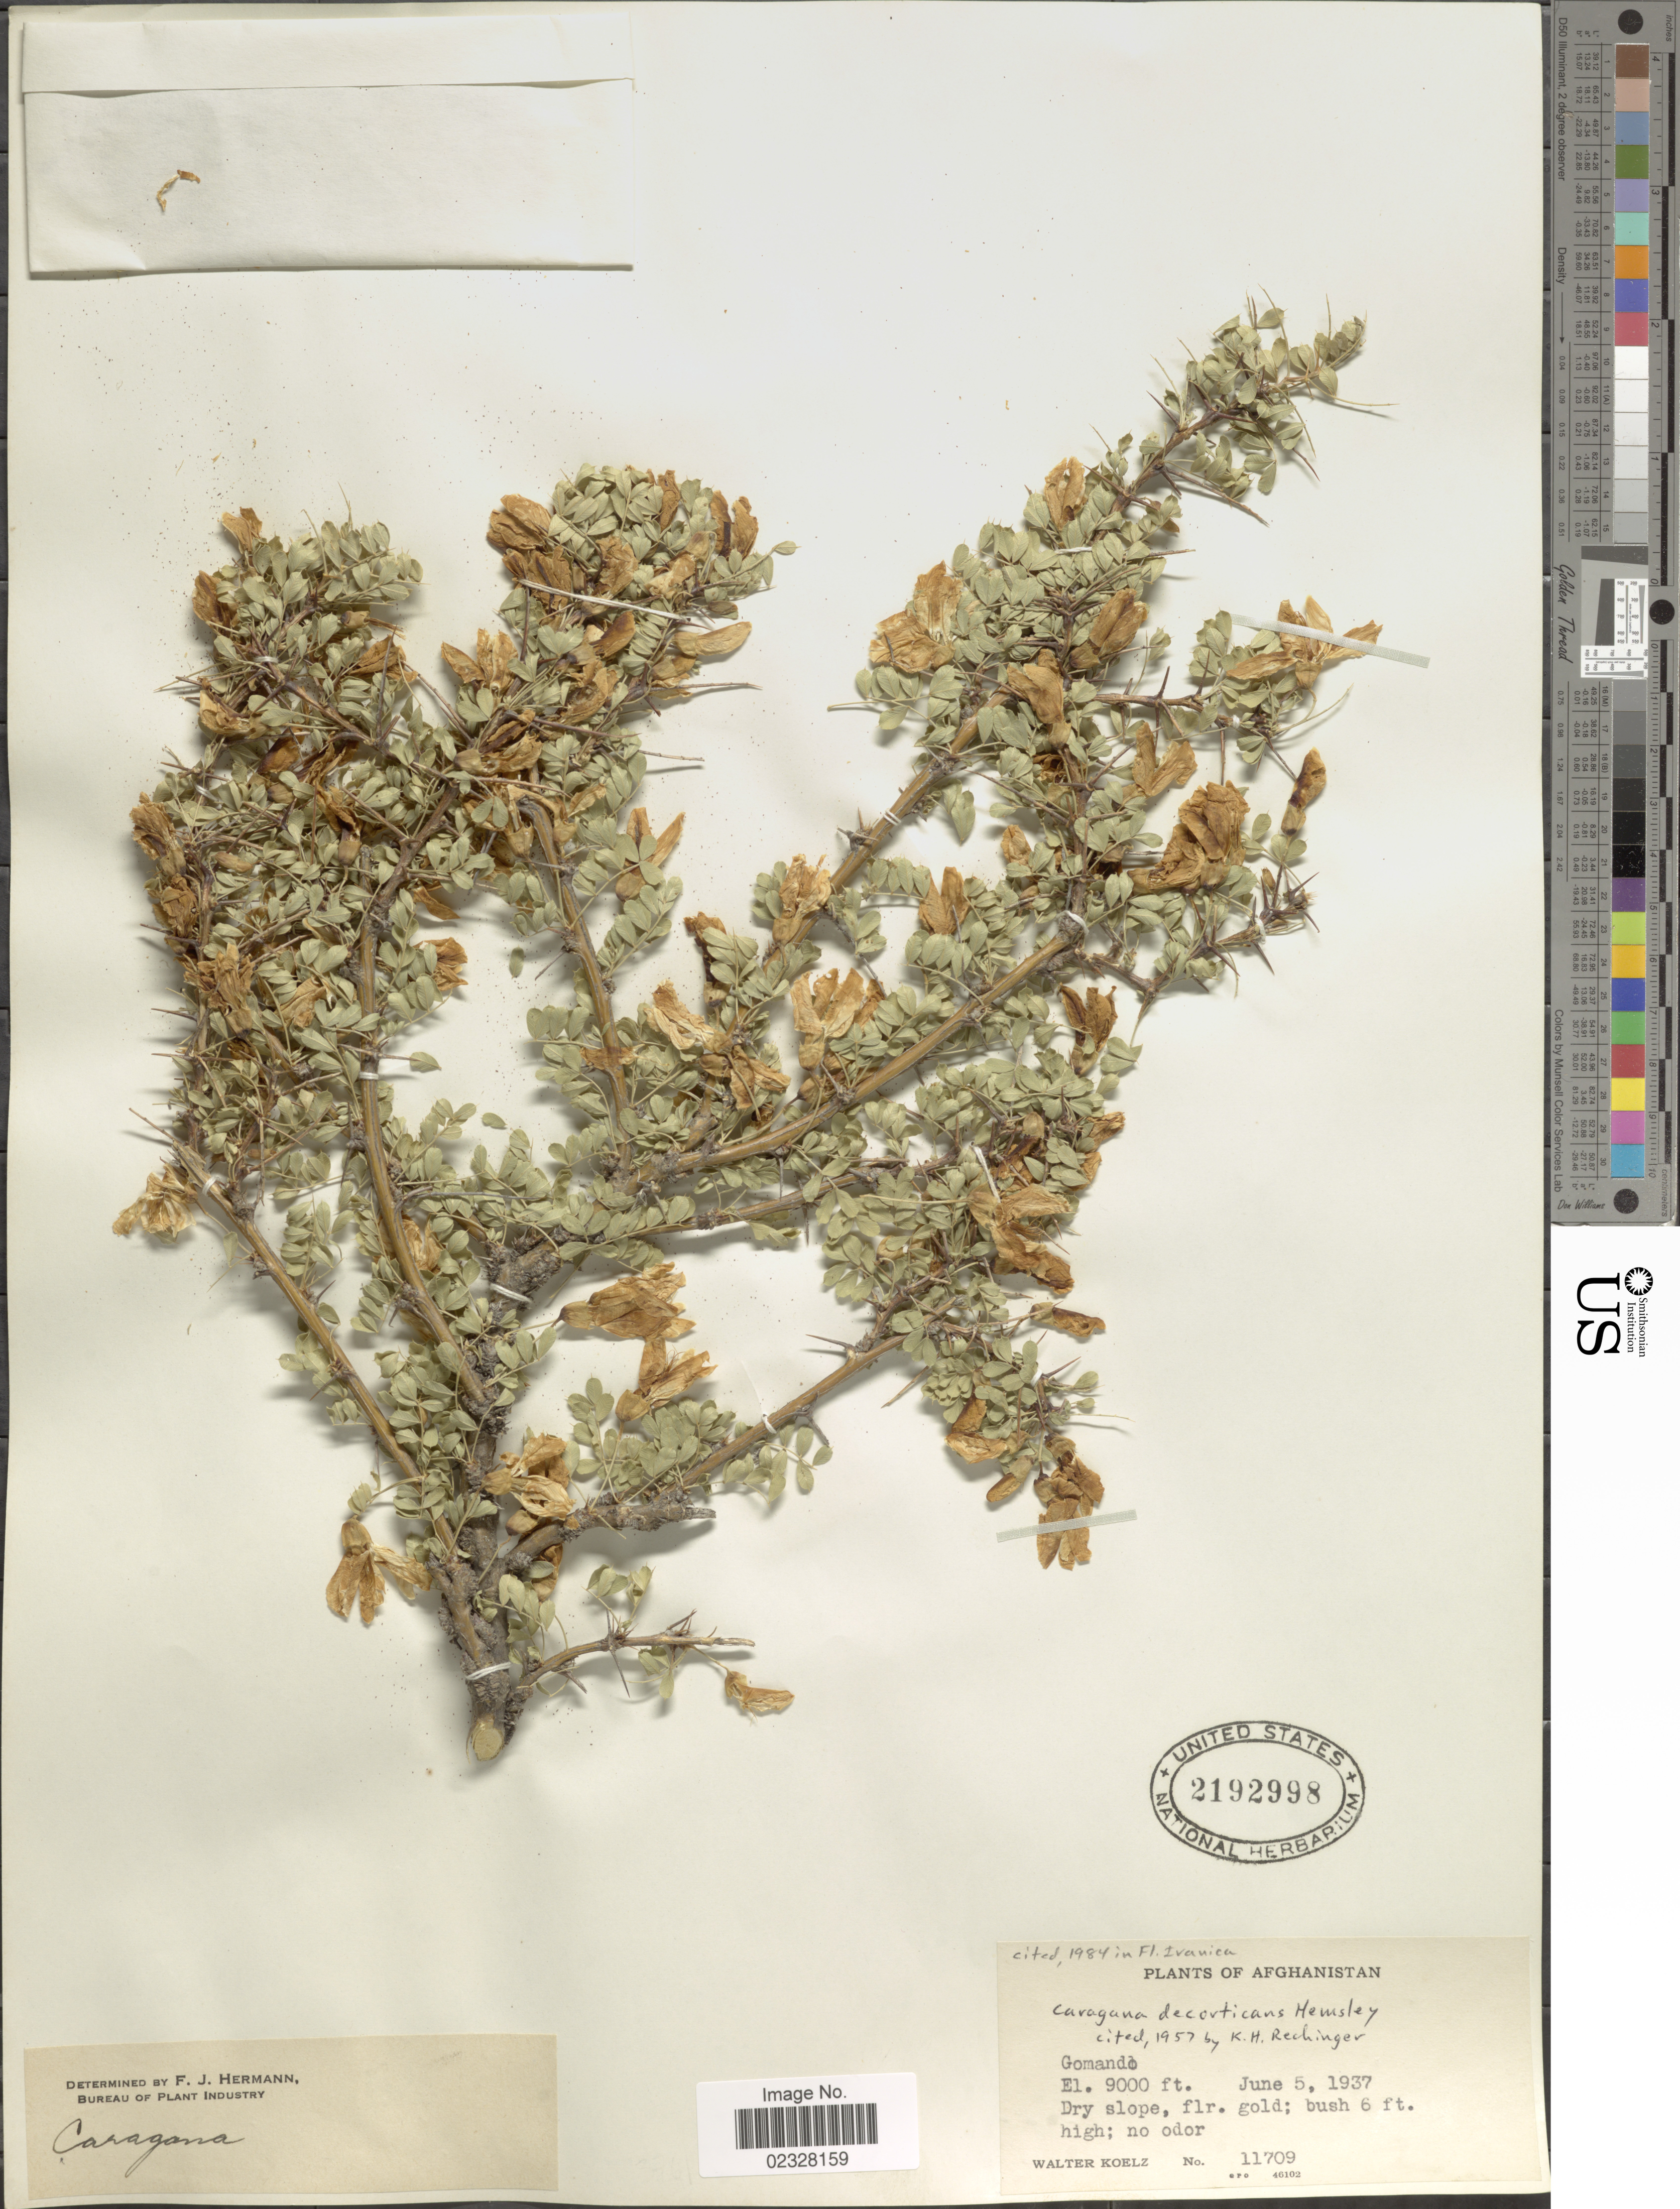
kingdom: Plantae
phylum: Tracheophyta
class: Magnoliopsida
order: Fabales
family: Fabaceae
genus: Caragana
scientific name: Caragana decorticans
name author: Hemsl.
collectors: W. N. Koelz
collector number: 11709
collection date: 1937-06-05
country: Afghanistan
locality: Gomando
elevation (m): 2743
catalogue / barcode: US 2192998